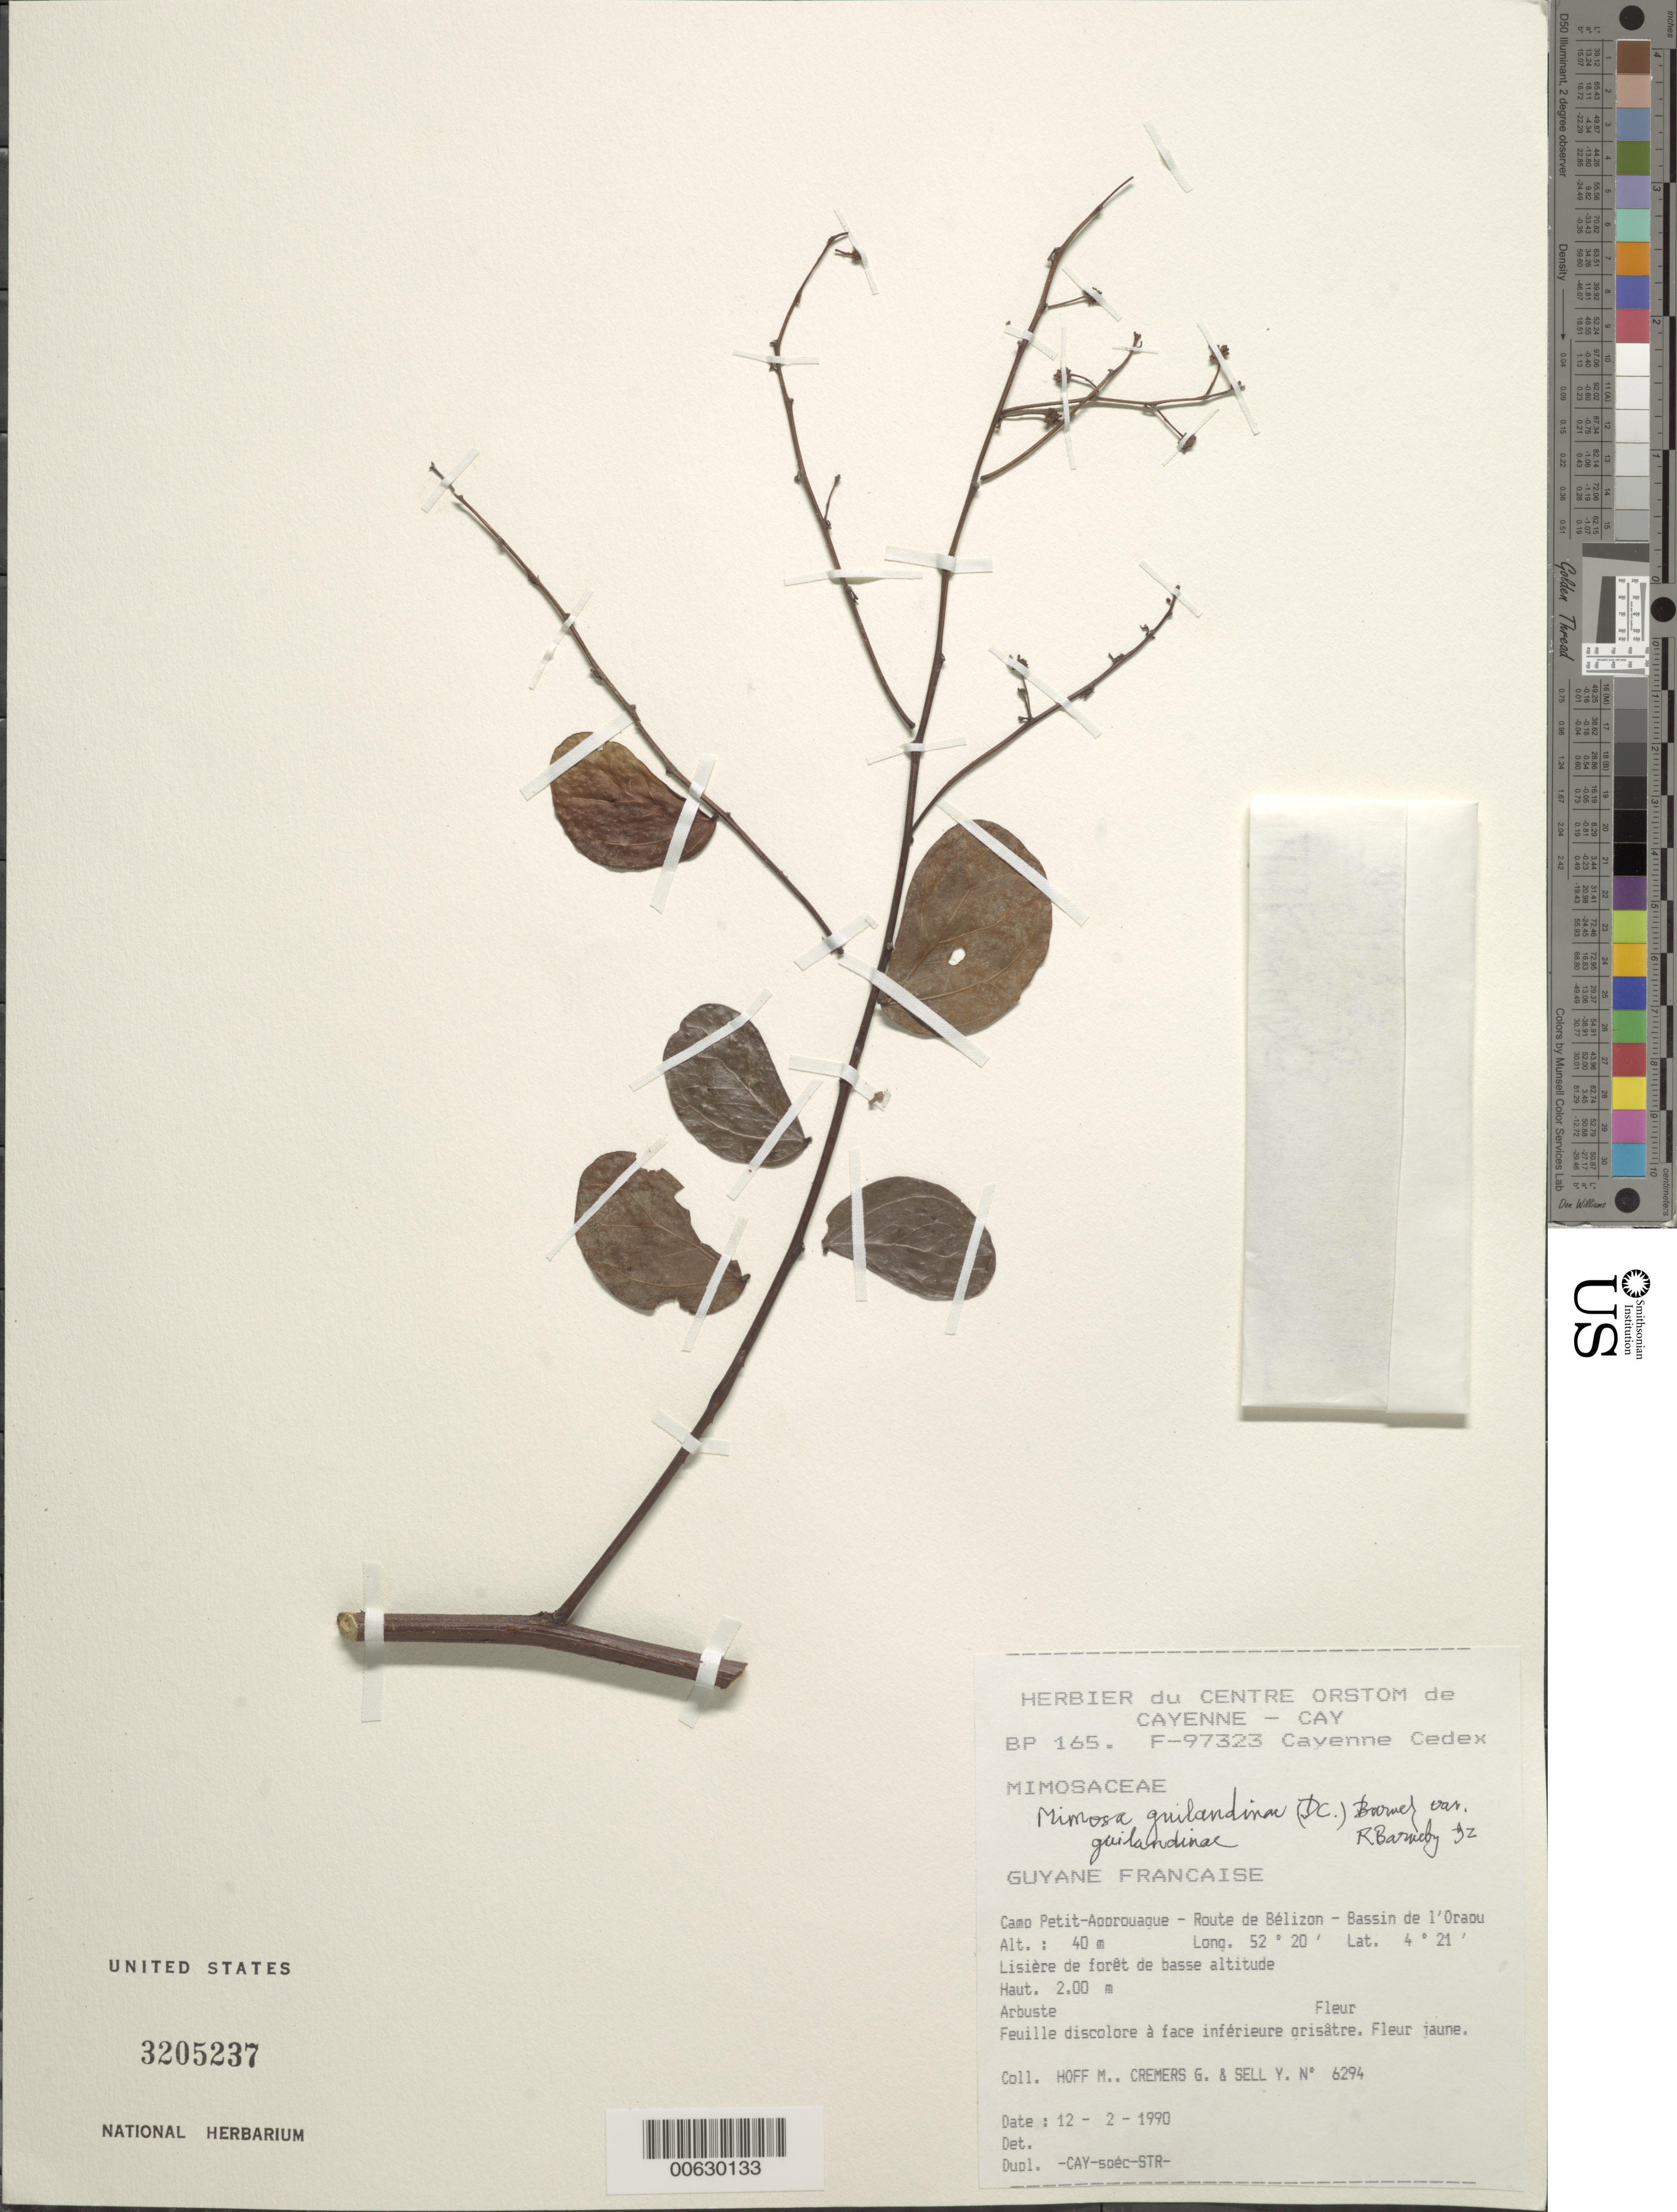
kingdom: Plantae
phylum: Tracheophyta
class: Magnoliopsida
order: Fabales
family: Fabaceae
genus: Mimosa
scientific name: Mimosa guilandinae var. guilandinae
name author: (DC.) Barneby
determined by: Barneby, Rupert C., (NY)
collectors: M. Hoff, G. Cremers & Y. Sell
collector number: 6294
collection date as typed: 12-Feb-90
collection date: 1990-02-12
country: French Guiana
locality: Camp Petit-Approuague; Route de Belizon, Bassin de l'Oraou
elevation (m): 40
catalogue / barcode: US 3205237